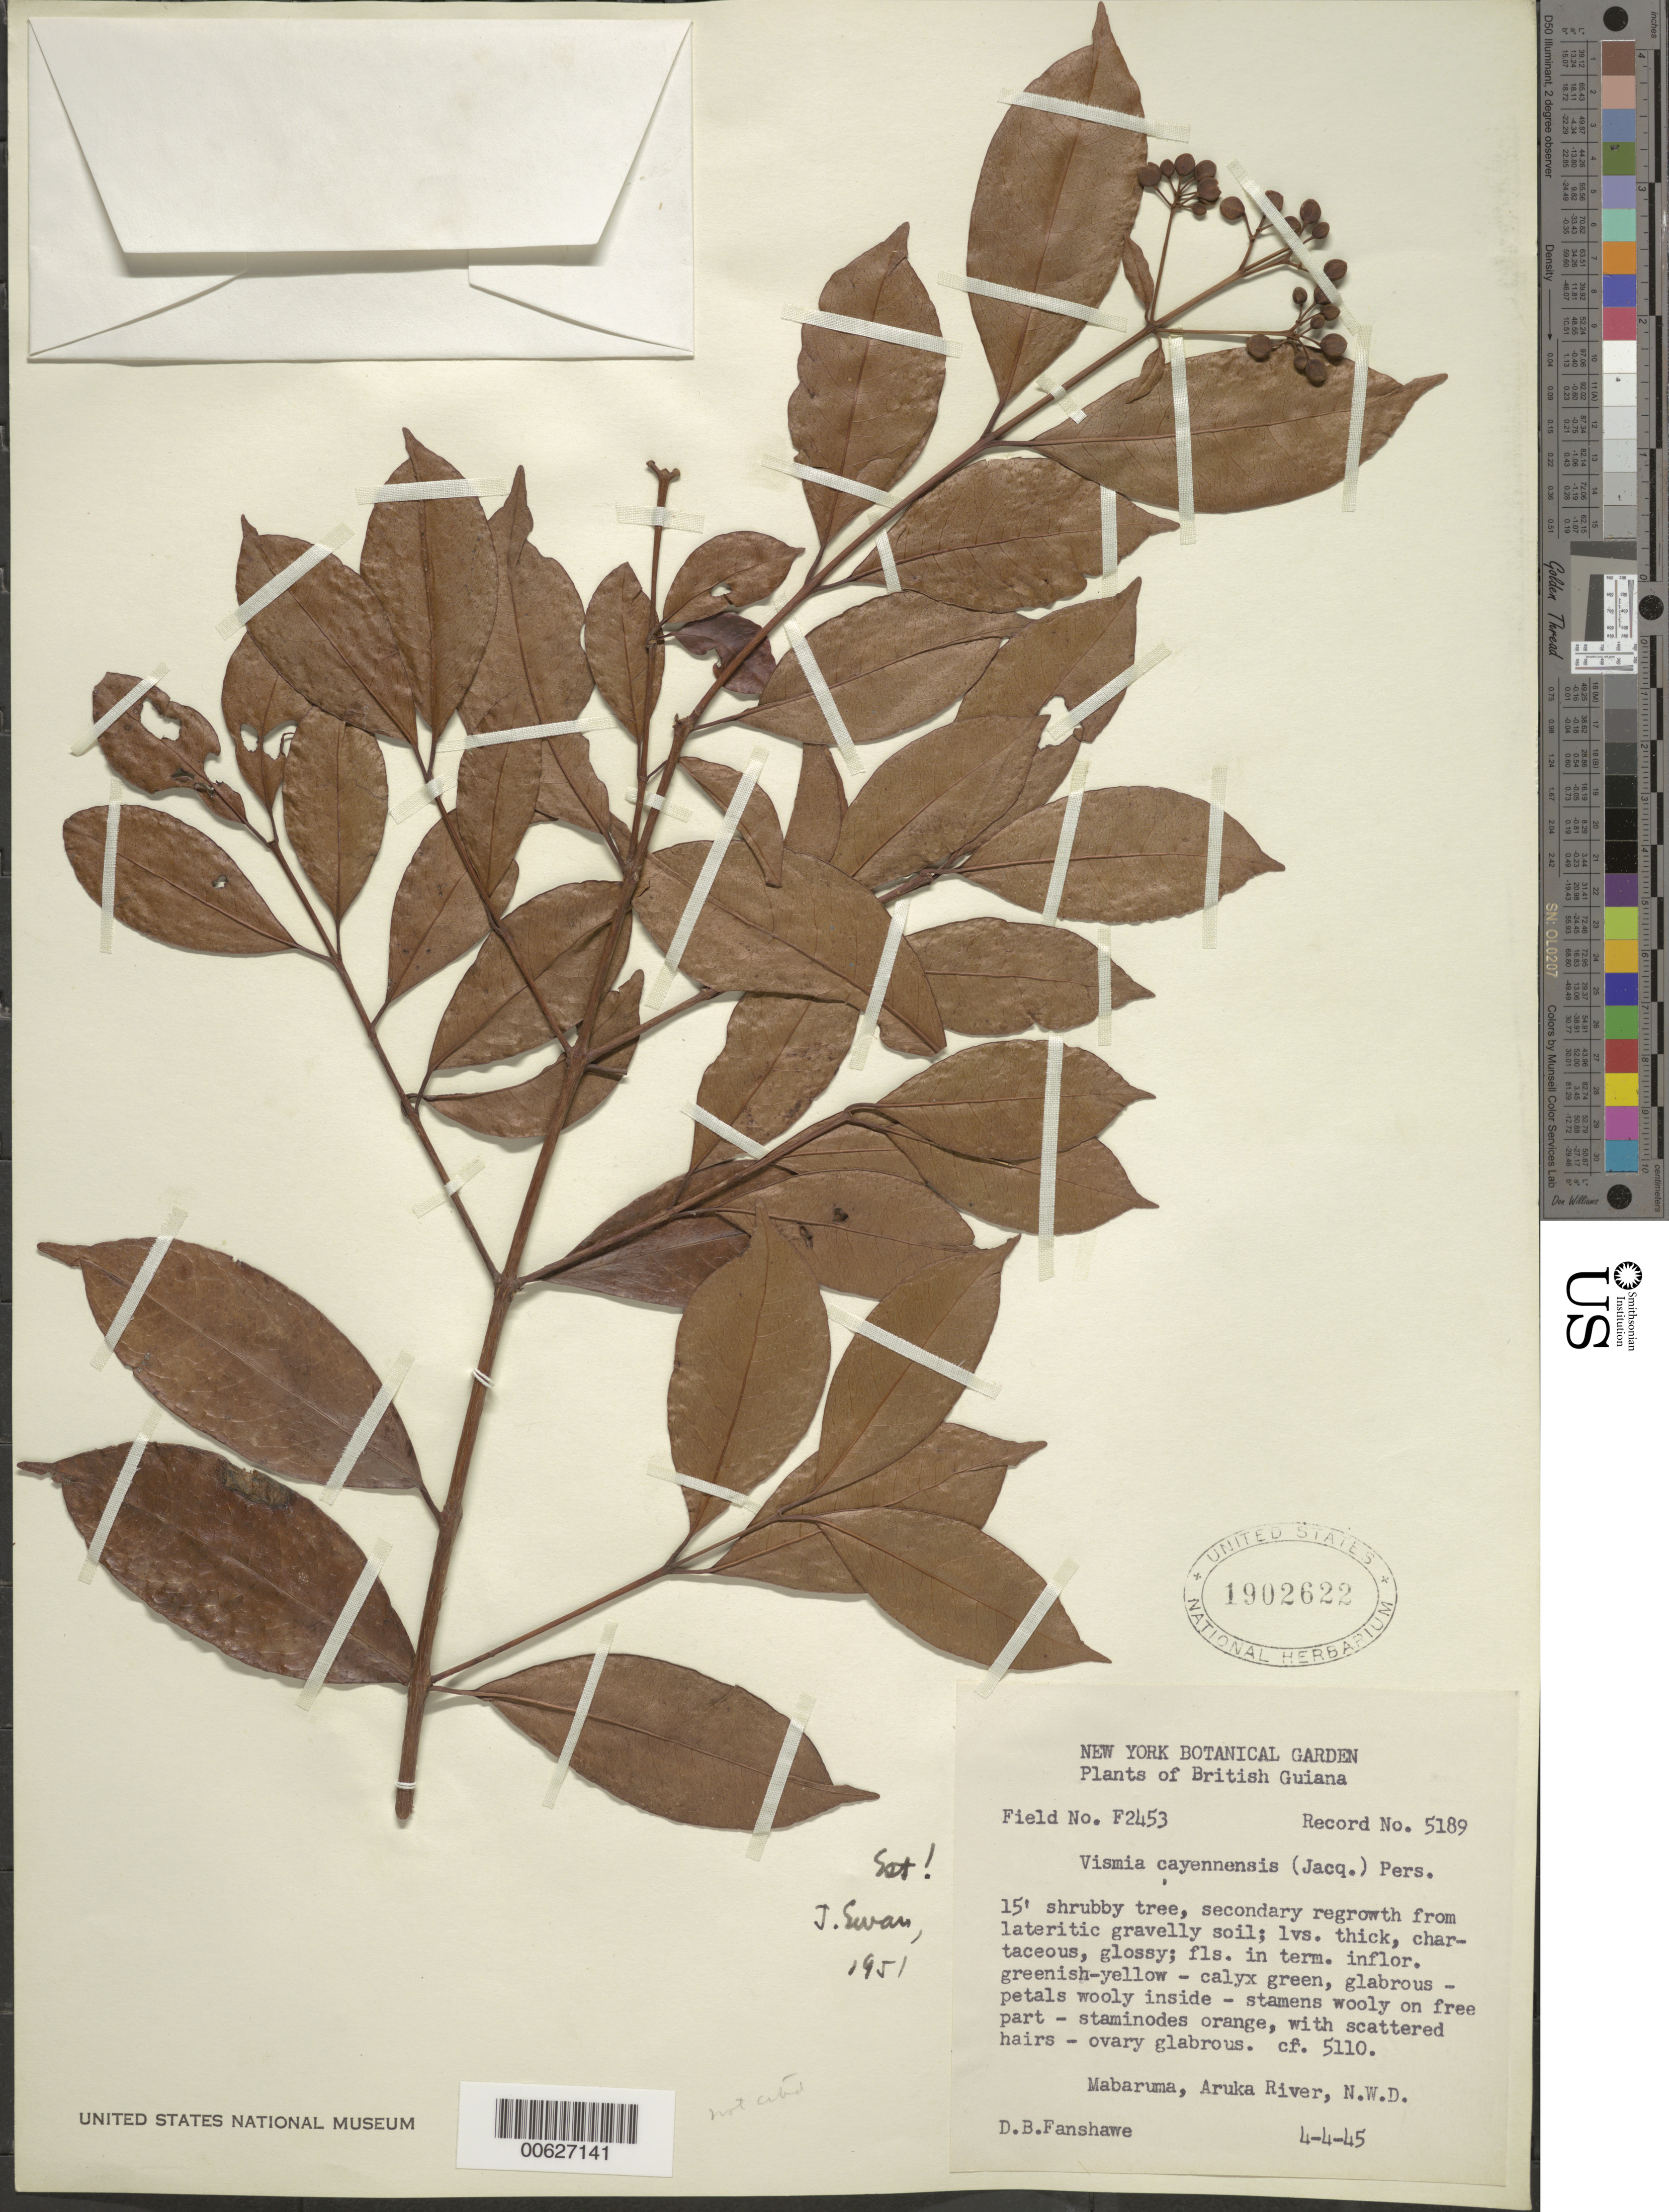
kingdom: Plantae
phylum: Tracheophyta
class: Magnoliopsida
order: Malpighiales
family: Hypericaceae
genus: Vismia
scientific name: Vismia cayennensis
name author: (Jacq.) Pers.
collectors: D. B. Fanshawe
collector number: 5189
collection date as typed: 4-Apr-45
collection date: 1945-04-04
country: Guyana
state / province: Barima-Waini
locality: Mabaruma, Aruka R., NW Dist.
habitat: Secondary regrowth from lateritic gravelly soil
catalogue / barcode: US 1902522